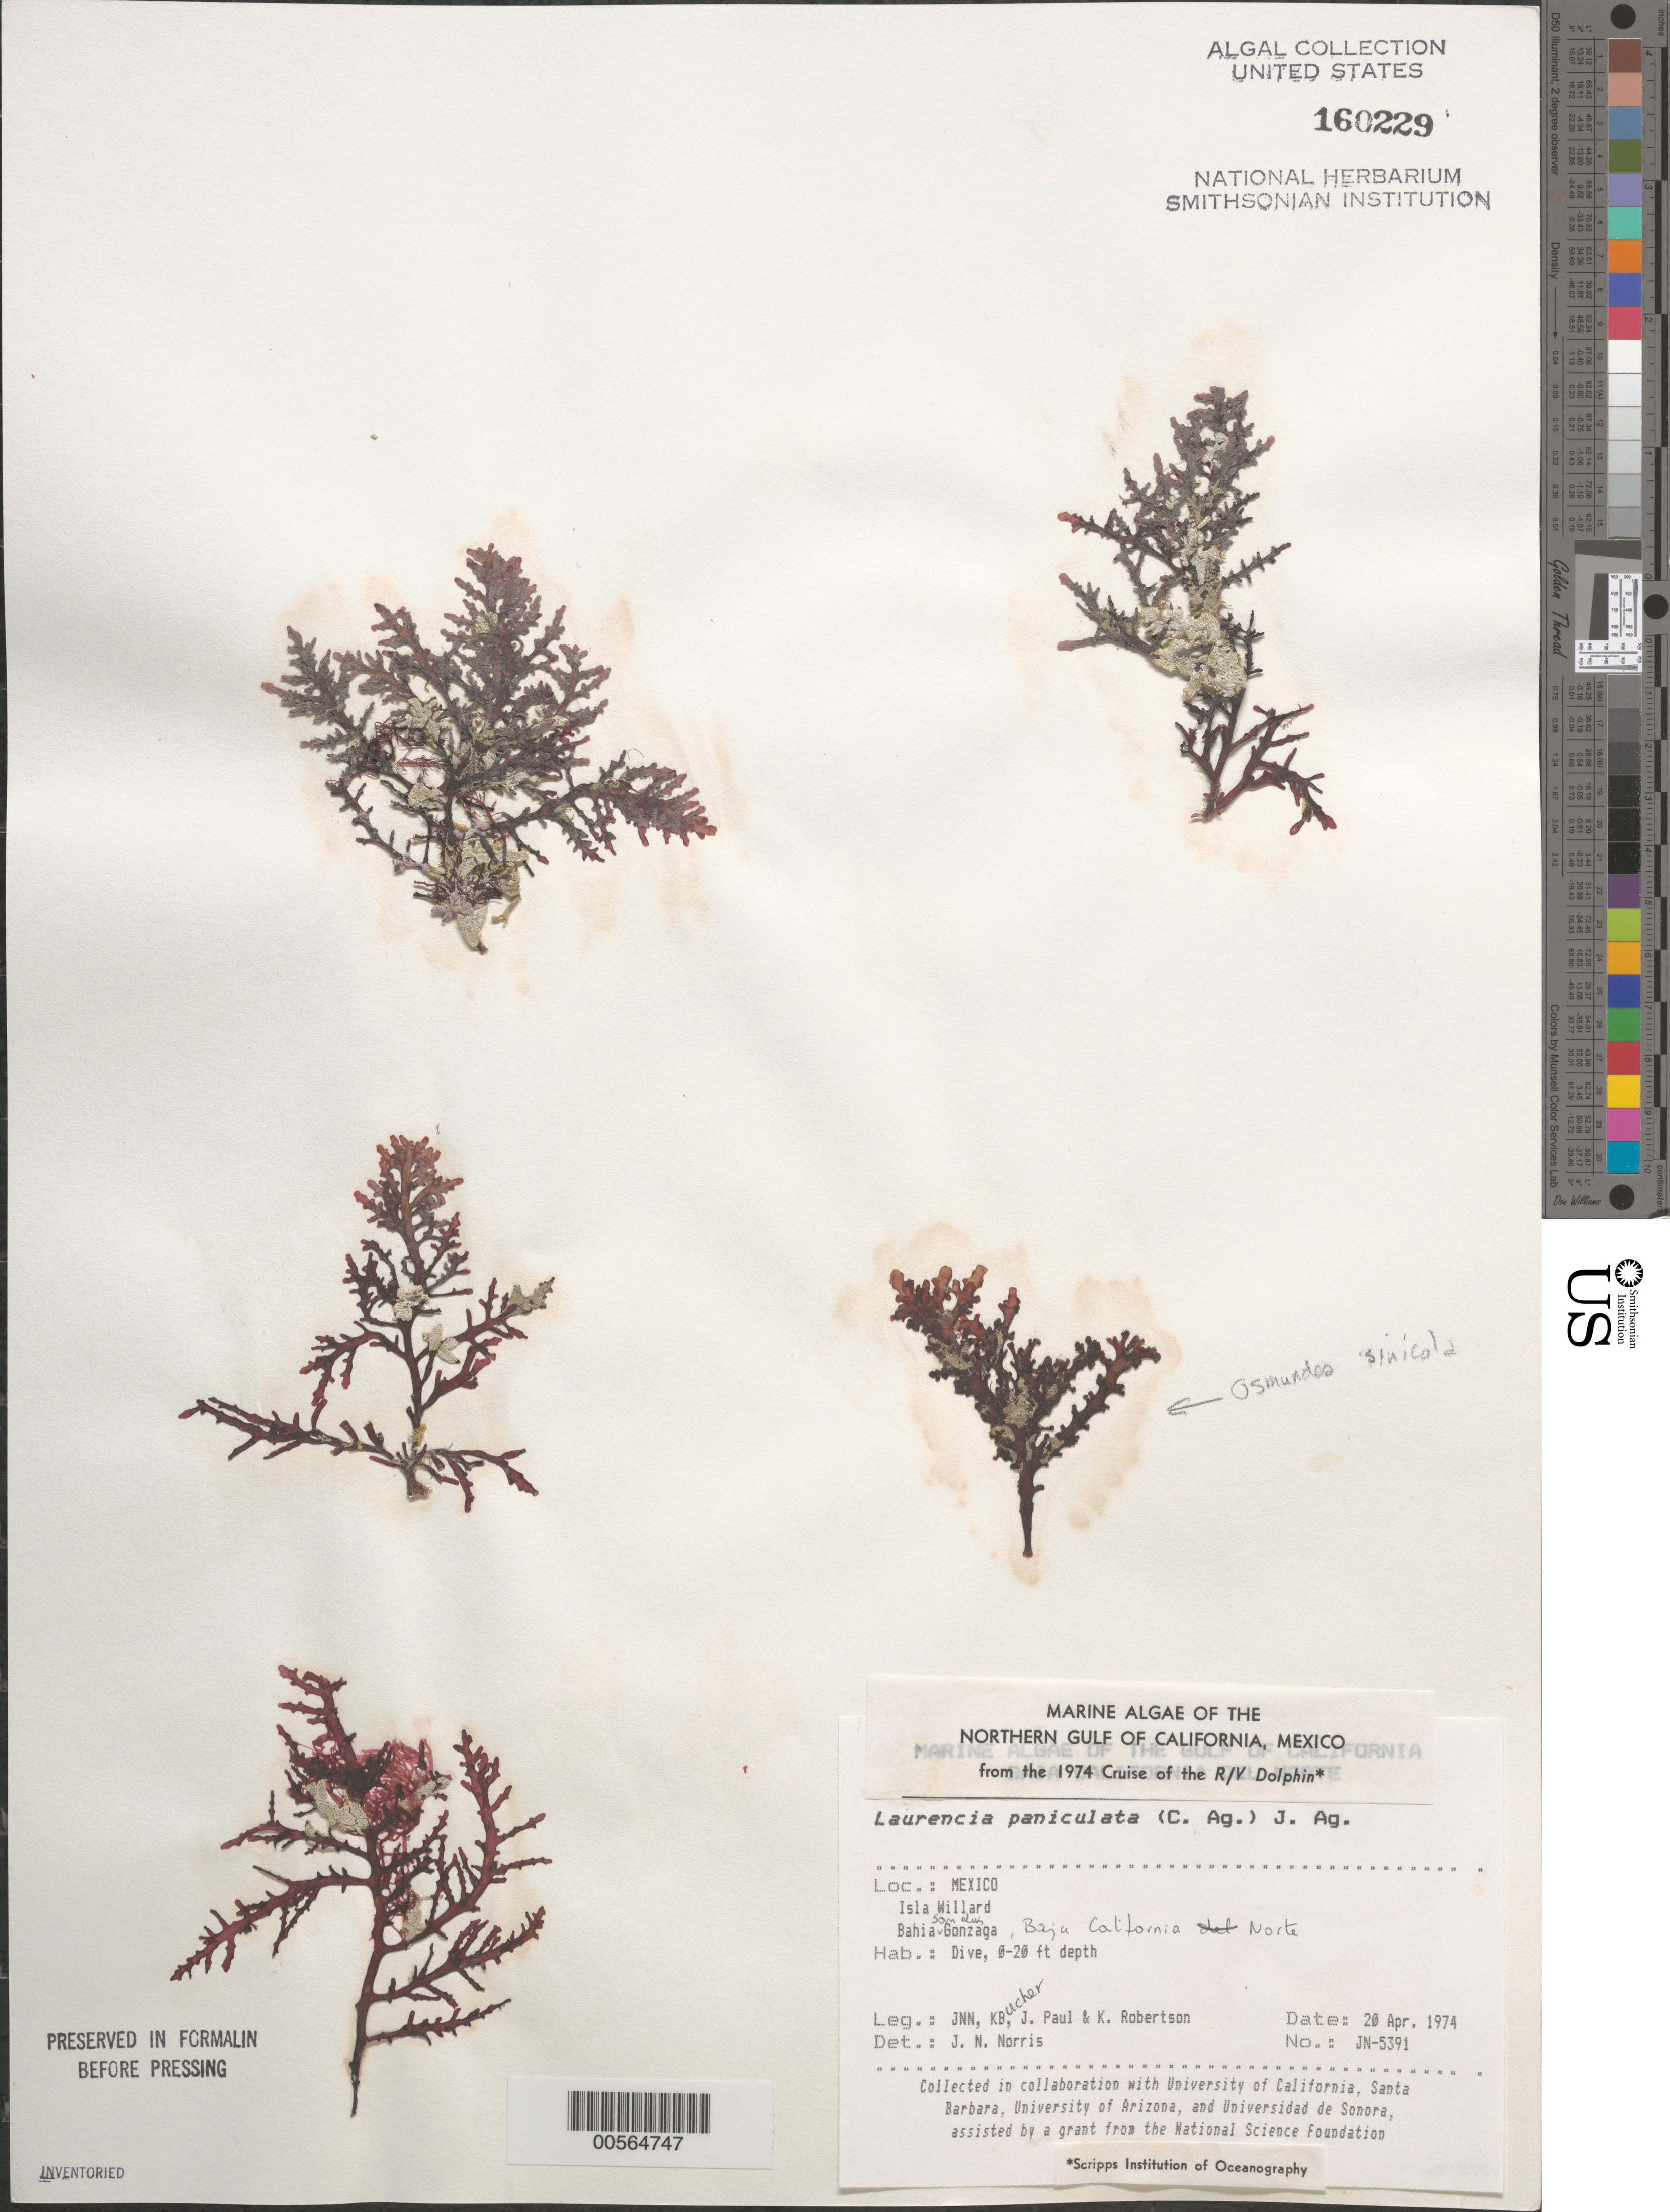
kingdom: Plantae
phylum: Rhodophyta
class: Florideophyceae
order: Ceramiales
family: Rhodomelaceae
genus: Palisada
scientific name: Palisada thuyoides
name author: (Kützing) Cassano et al.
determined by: Algae name updating Project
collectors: J. N. Norris, K. E. Bucher, J. Paul & K. Robertson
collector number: JN-5391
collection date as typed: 20 Apr 1974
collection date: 1974-04-20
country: Mexico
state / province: Baja California Norte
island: Isla Willard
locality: Bahia San Luis Gonzaga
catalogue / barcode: US 160229